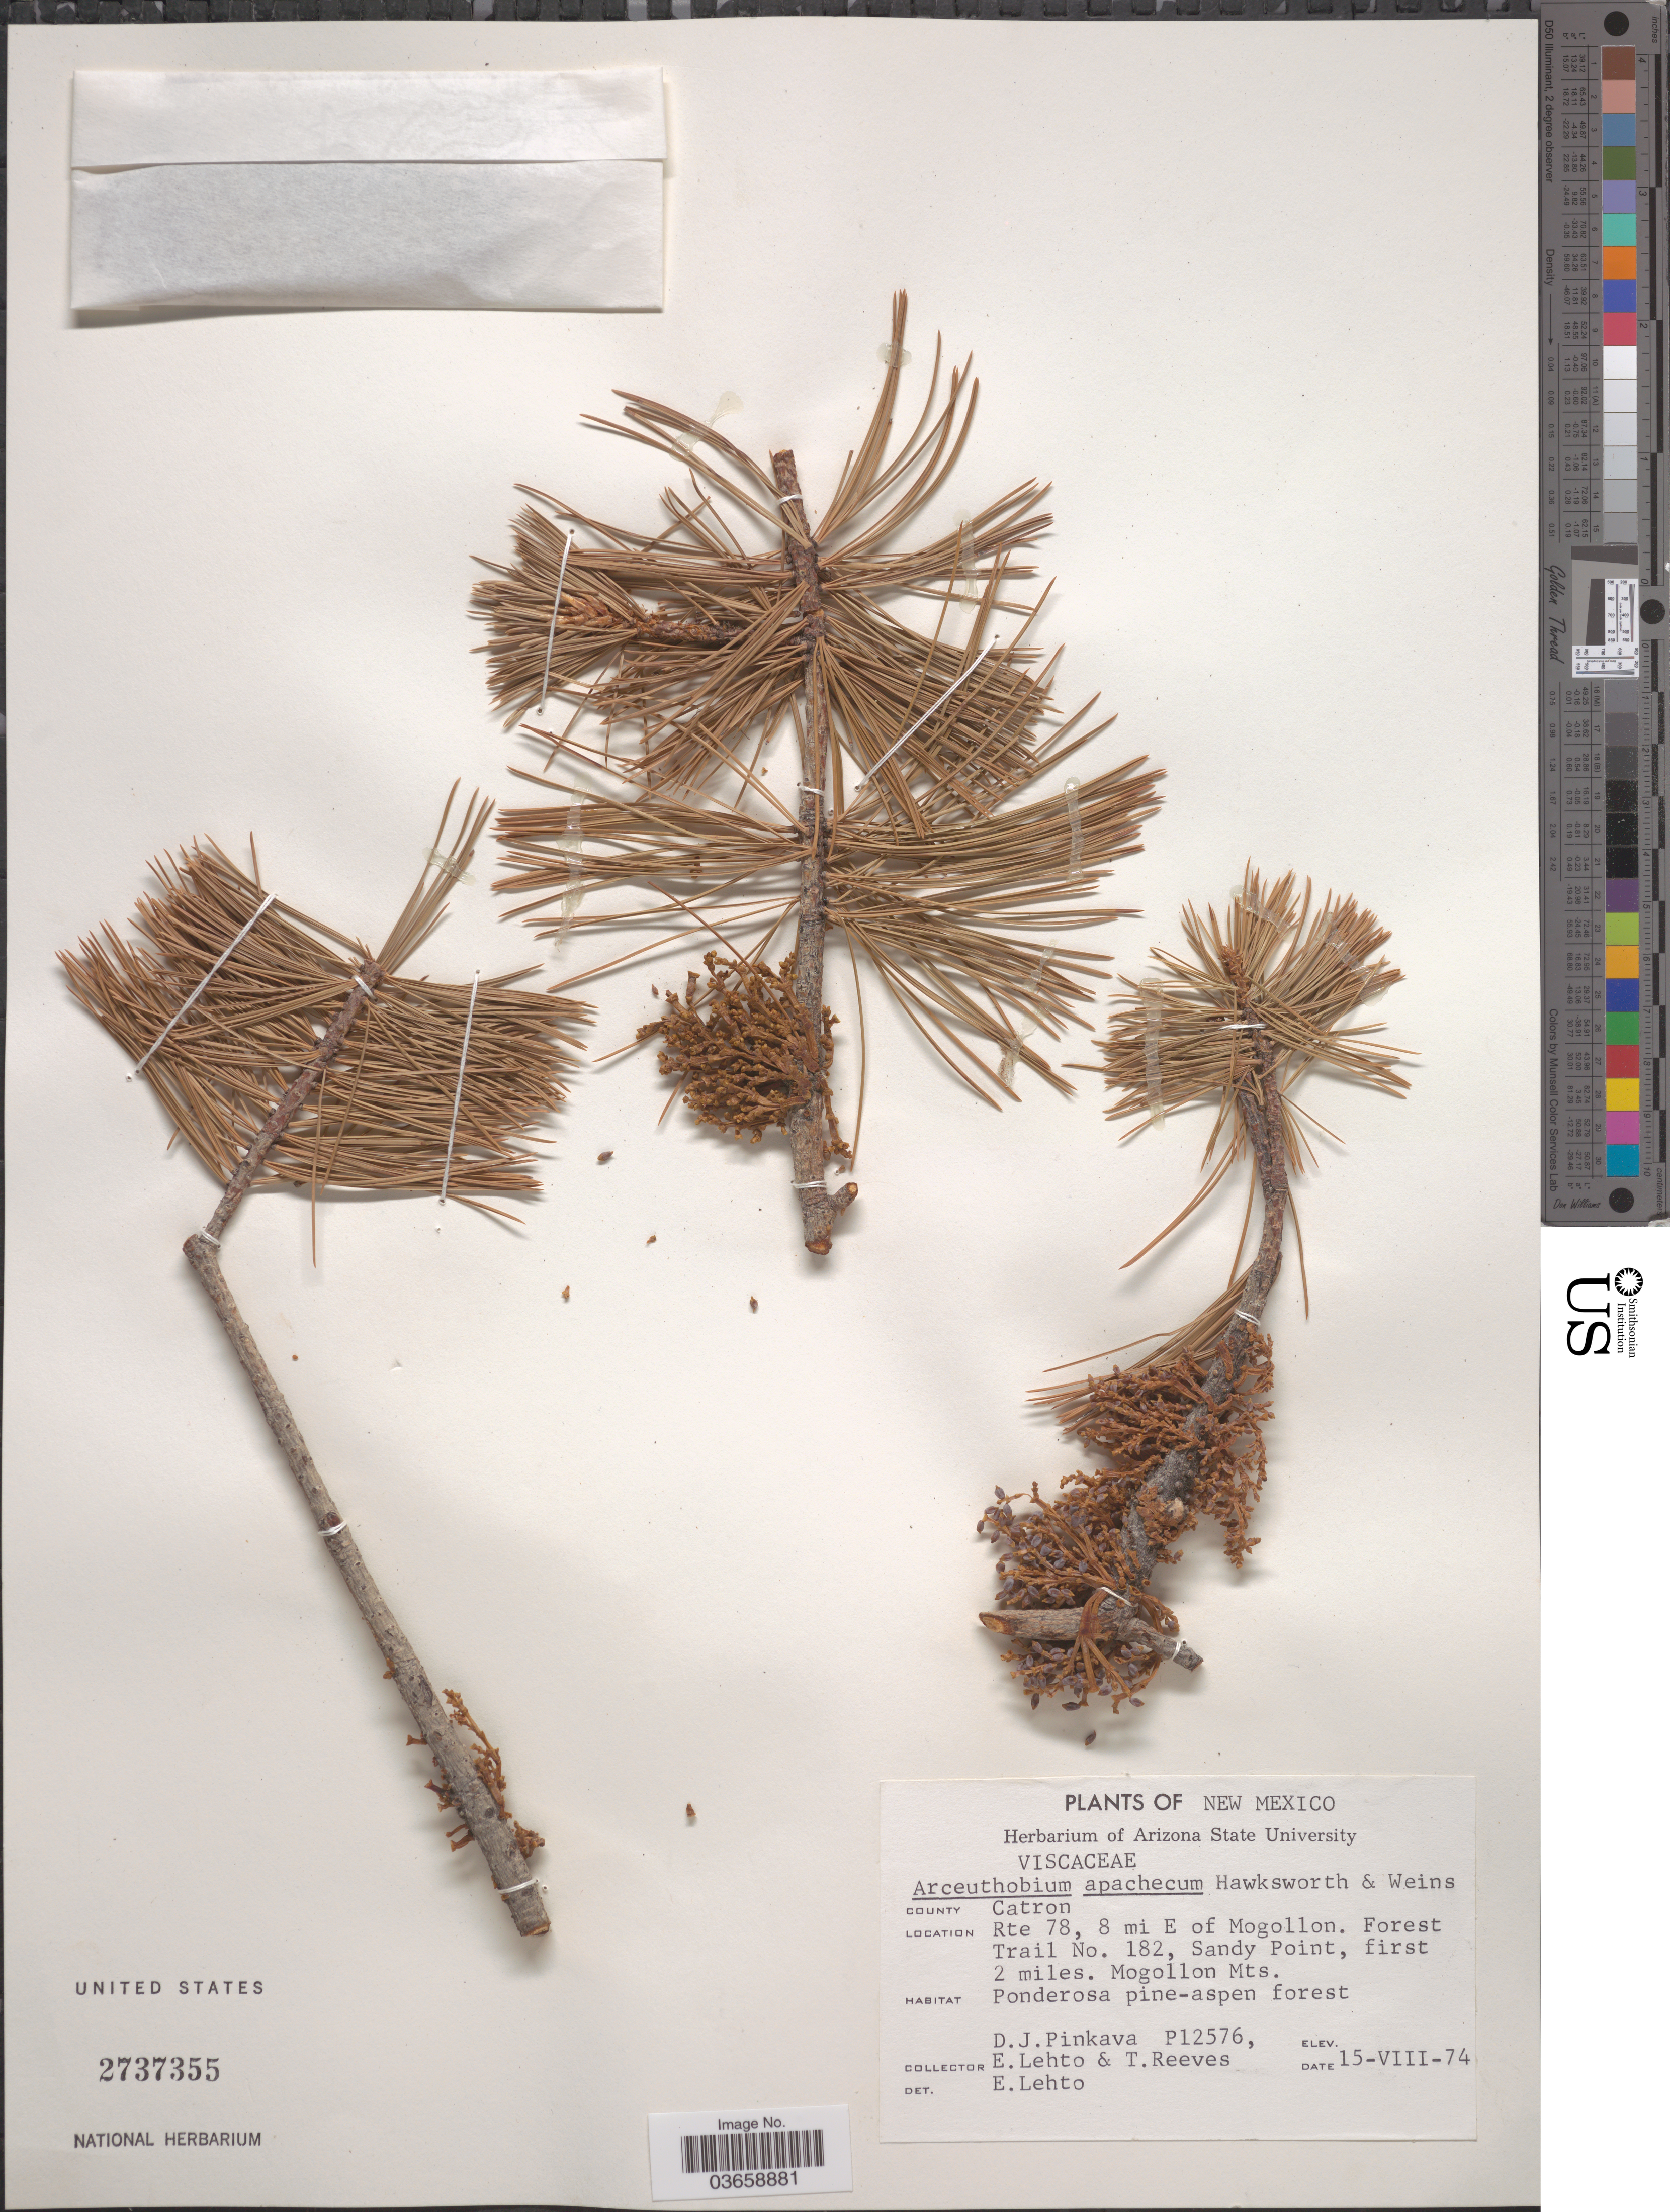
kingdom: Plantae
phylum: Tracheophyta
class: Magnoliopsida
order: Santalales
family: Viscaceae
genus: Arceuthobium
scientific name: Arceuthobium apachecum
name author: Hawksw. & Wiens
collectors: D. J. Pinkava, E. Lehto & T. Reeves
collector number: P12576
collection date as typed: Transcribed d/m/y: 15/8/74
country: United States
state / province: New Mexico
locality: County Catron. Rte 78, 8 mi E of Mogollon. Forest Trail No. 182, Sandy Point, first 2 miles. Mogollon Mts.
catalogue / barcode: US 2737355